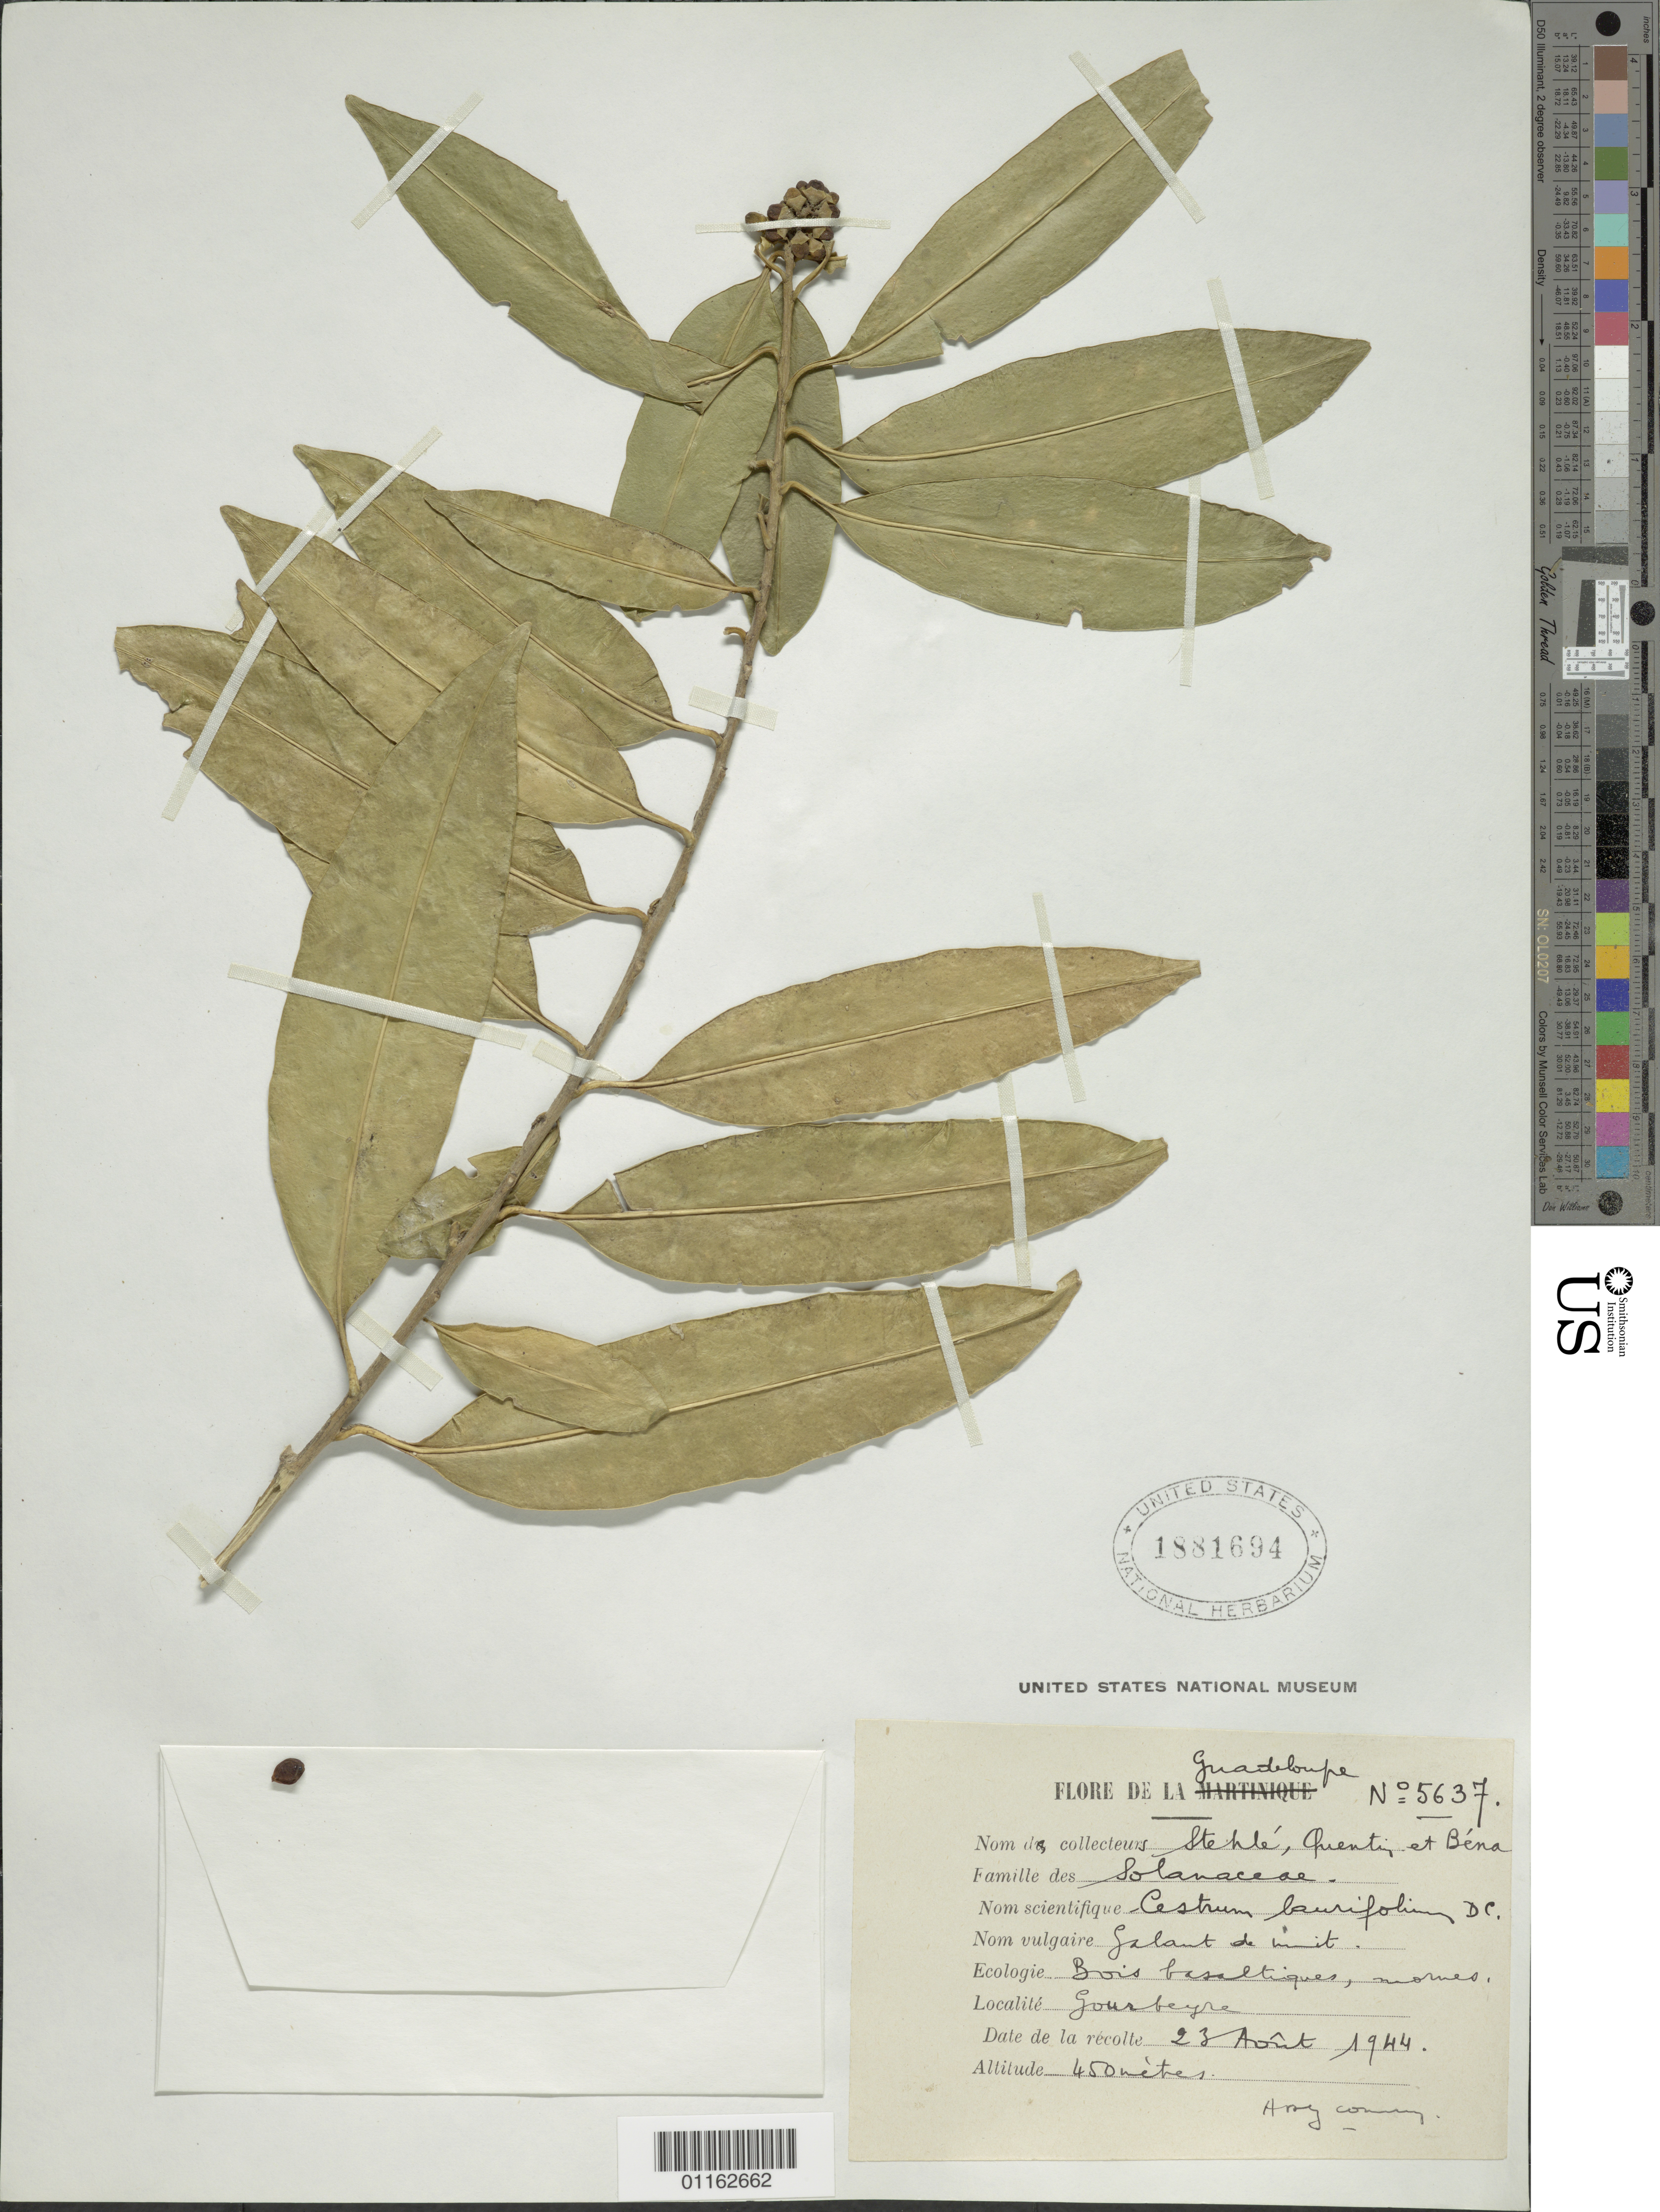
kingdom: Plantae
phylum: Tracheophyta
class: Magnoliopsida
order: Solanales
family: Solanaceae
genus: Cestrum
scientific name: Cestrum laurifolium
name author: L'Hér.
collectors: H. Stehlé & R. Béna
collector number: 5637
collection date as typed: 23 Aug 1944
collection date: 1944-08-23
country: Guadeloupe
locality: Goubeyre; forest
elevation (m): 450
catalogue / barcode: US 1881694